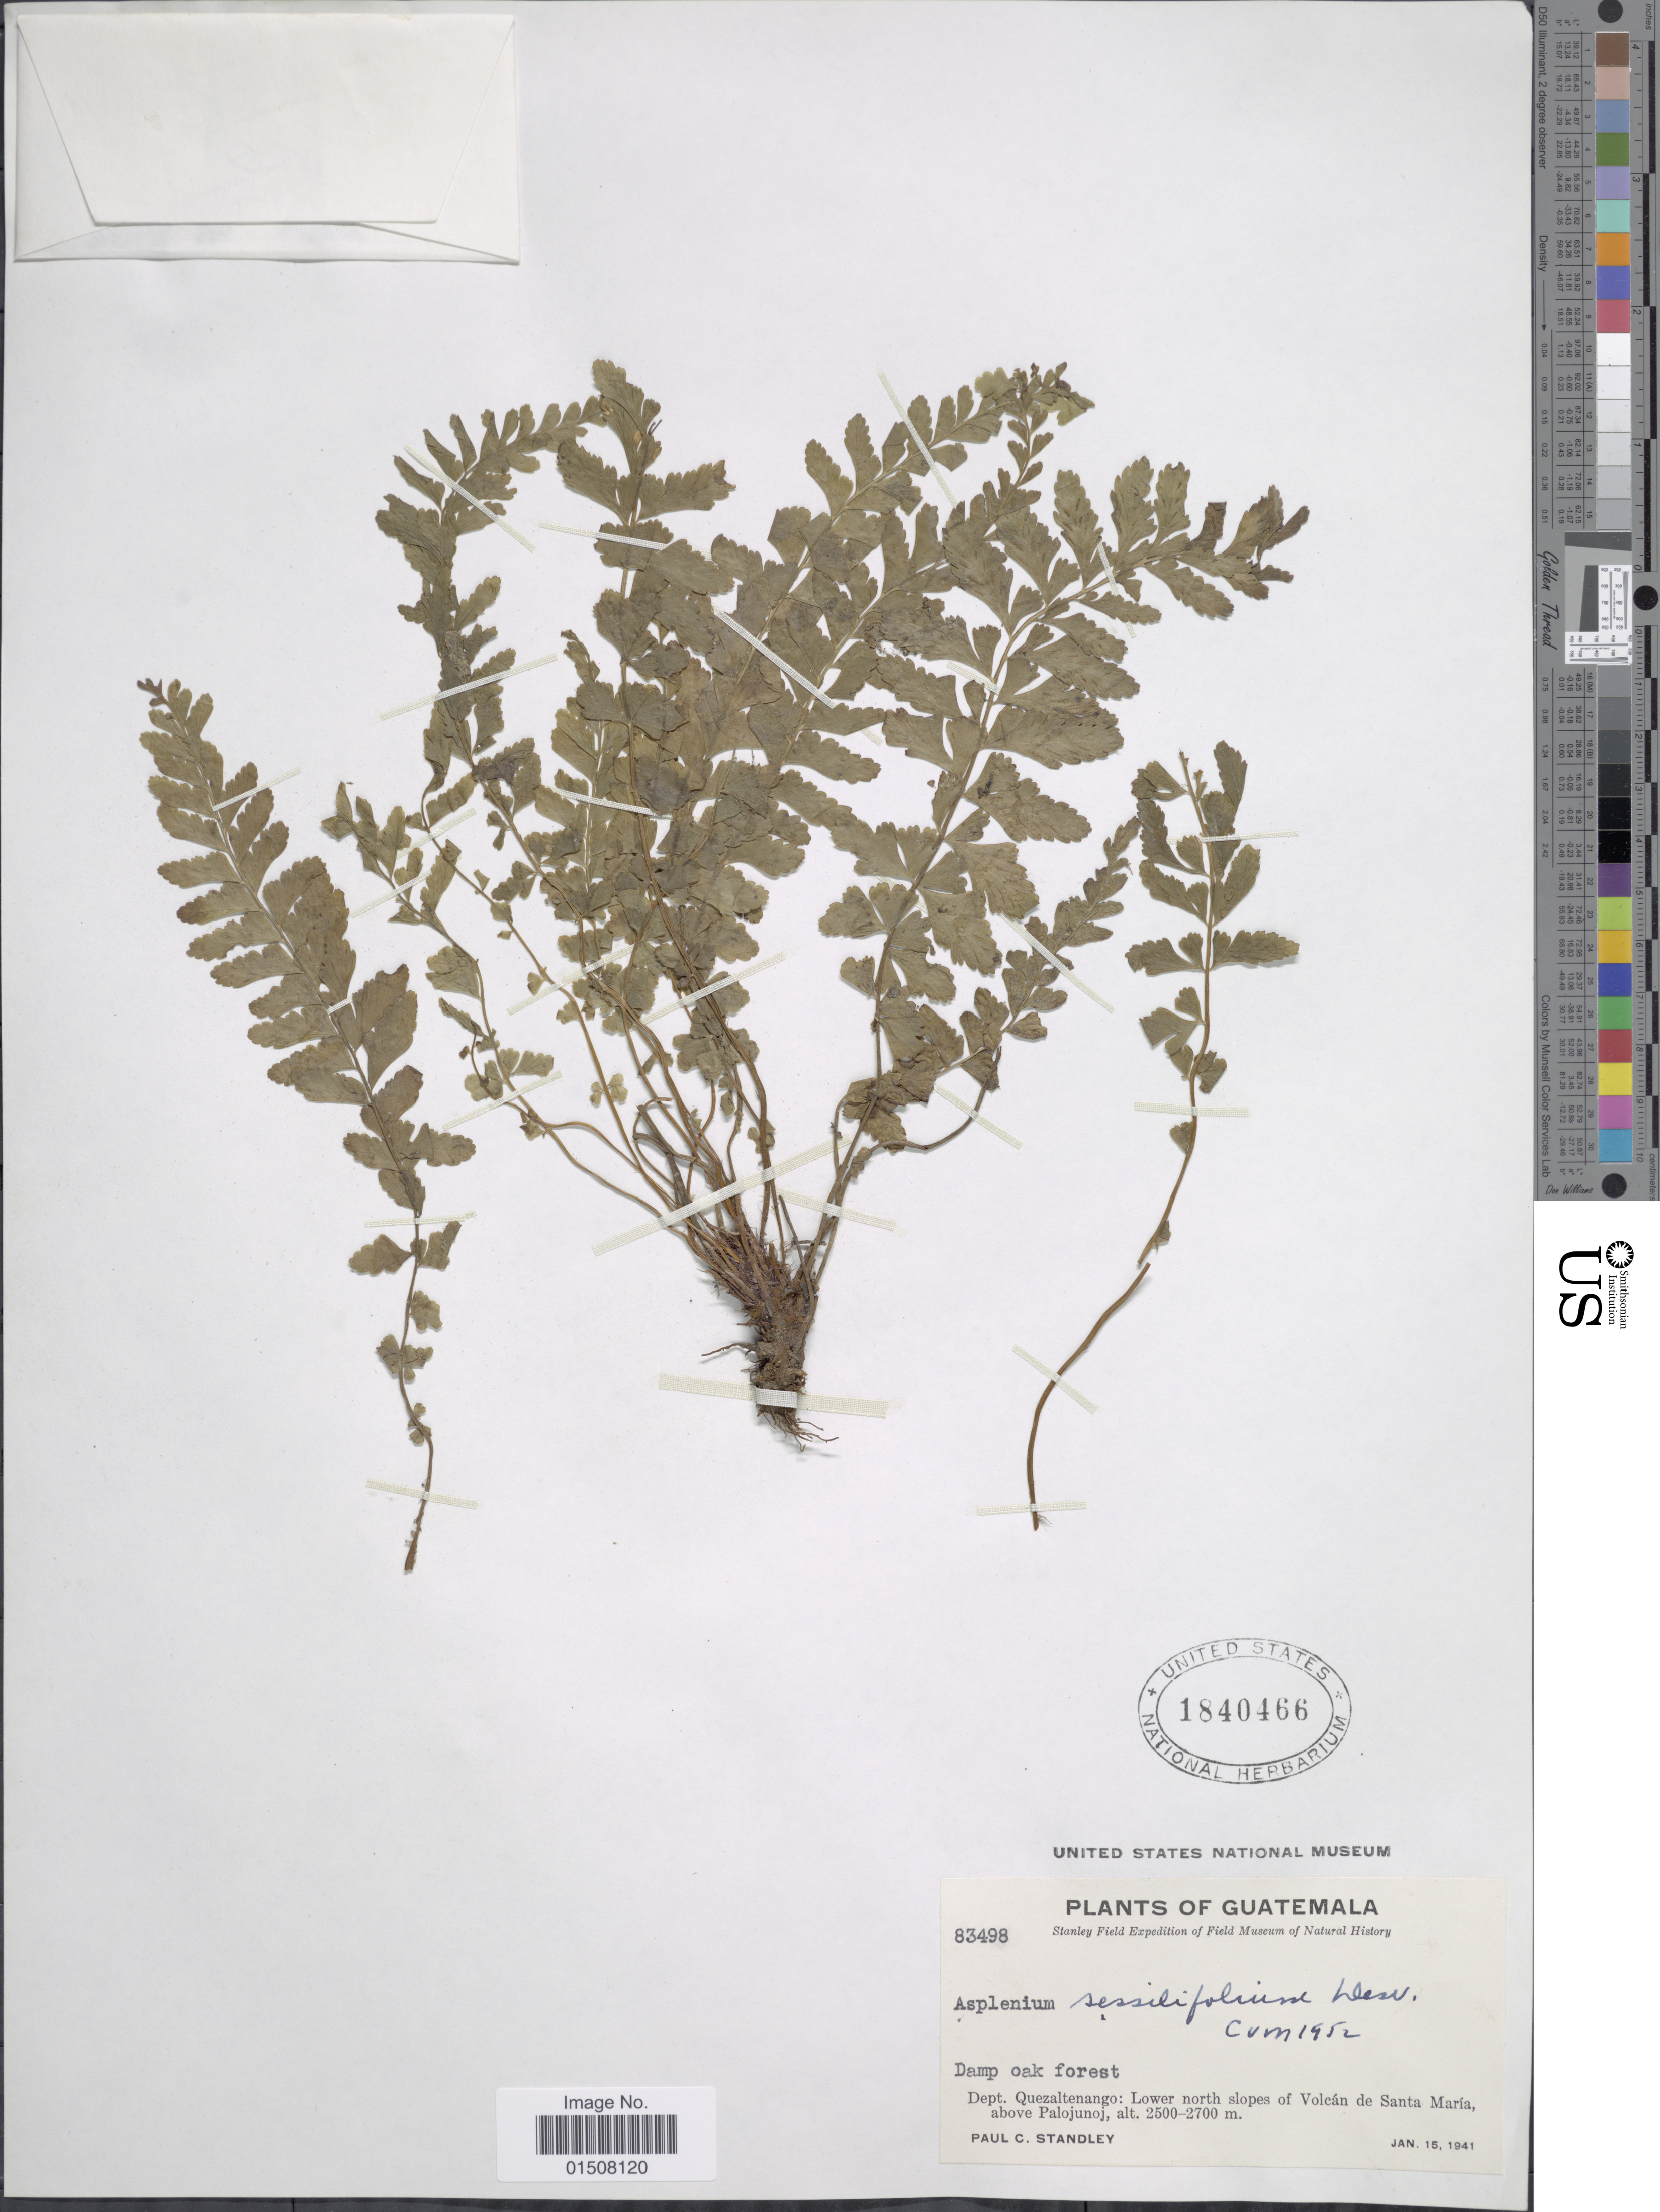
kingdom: Plantae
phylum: Tracheophyta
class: Polypodiopsida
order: Polypodiales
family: Aspleniaceae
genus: Asplenium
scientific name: Asplenium sessilifolium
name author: Desv.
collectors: P. C. Standley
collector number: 83498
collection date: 1941-01-15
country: Guatemala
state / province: Quetzaltenango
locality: Lower north slopes of Volcan de Santa Maria, above Palojunoj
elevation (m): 2500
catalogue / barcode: US 1840466